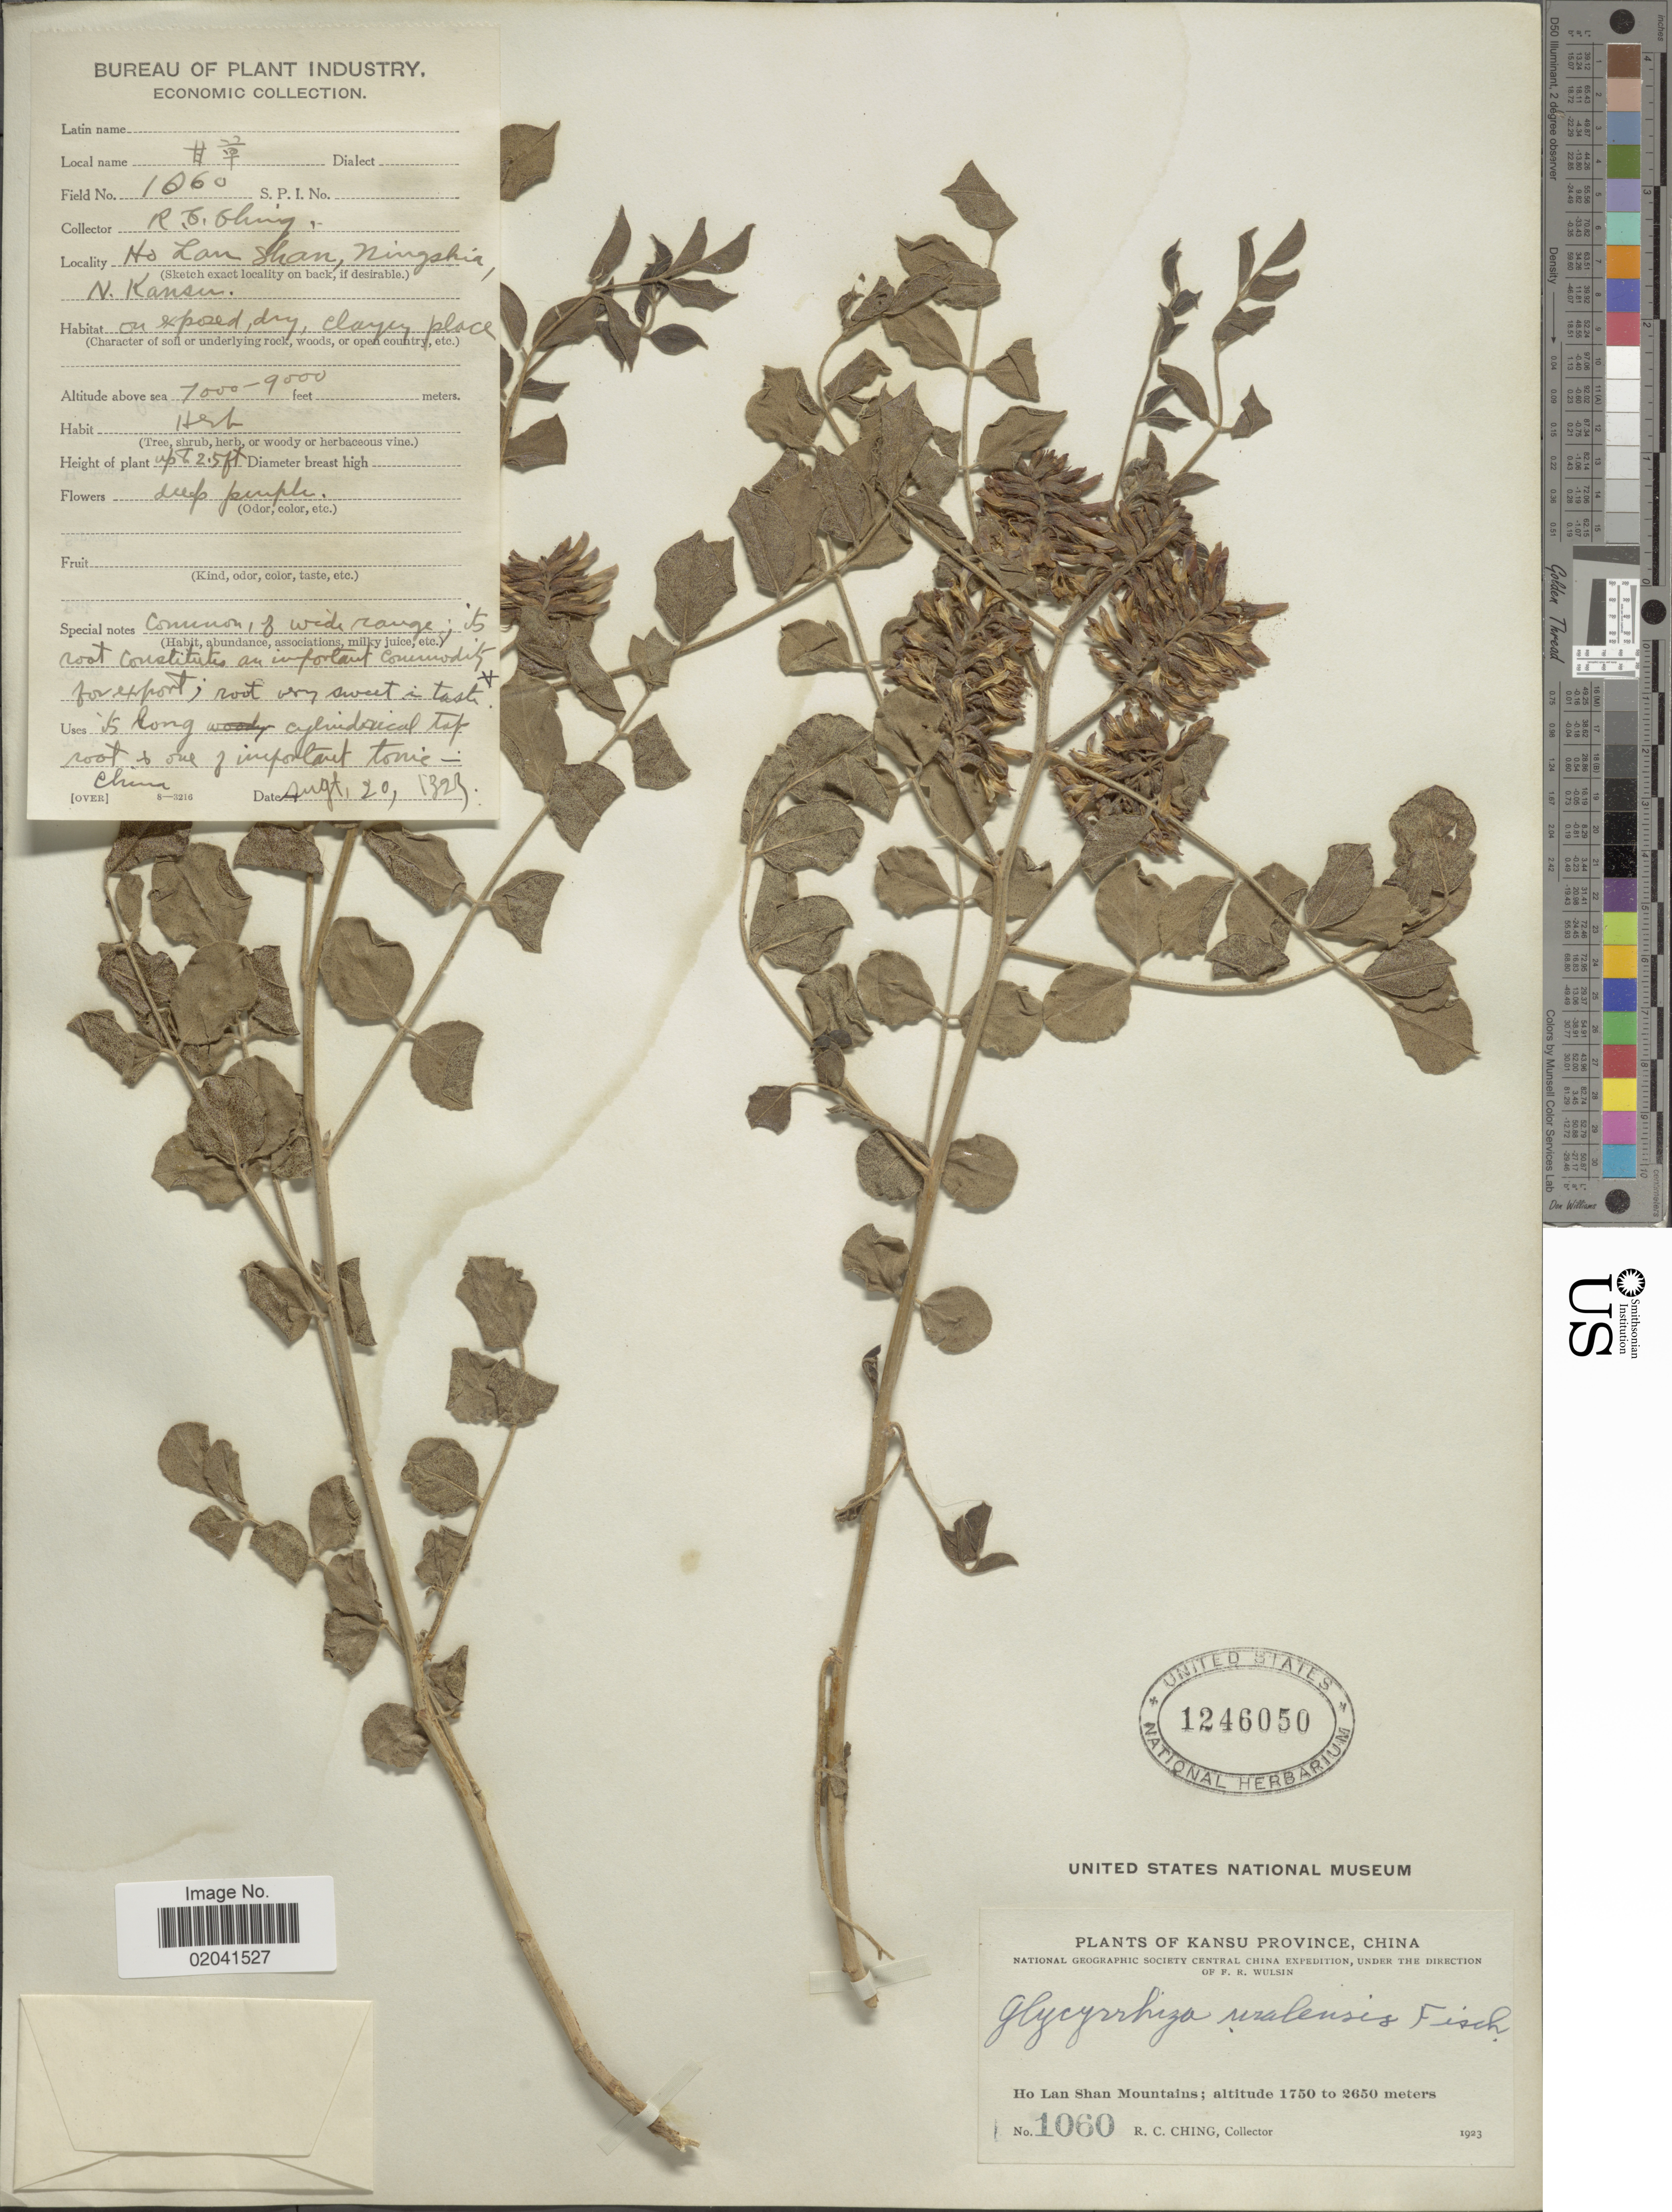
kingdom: Plantae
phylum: Tracheophyta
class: Magnoliopsida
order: Fabales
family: Fabaceae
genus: Glycyrrhiza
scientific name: Glycyrrhiza uralensis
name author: Fisch.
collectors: R. C. Ching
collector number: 1060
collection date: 1923-08-20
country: China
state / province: Gansu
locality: Kansu Province, Ho Lan Shan Mountains.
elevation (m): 1000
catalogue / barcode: US 1246050